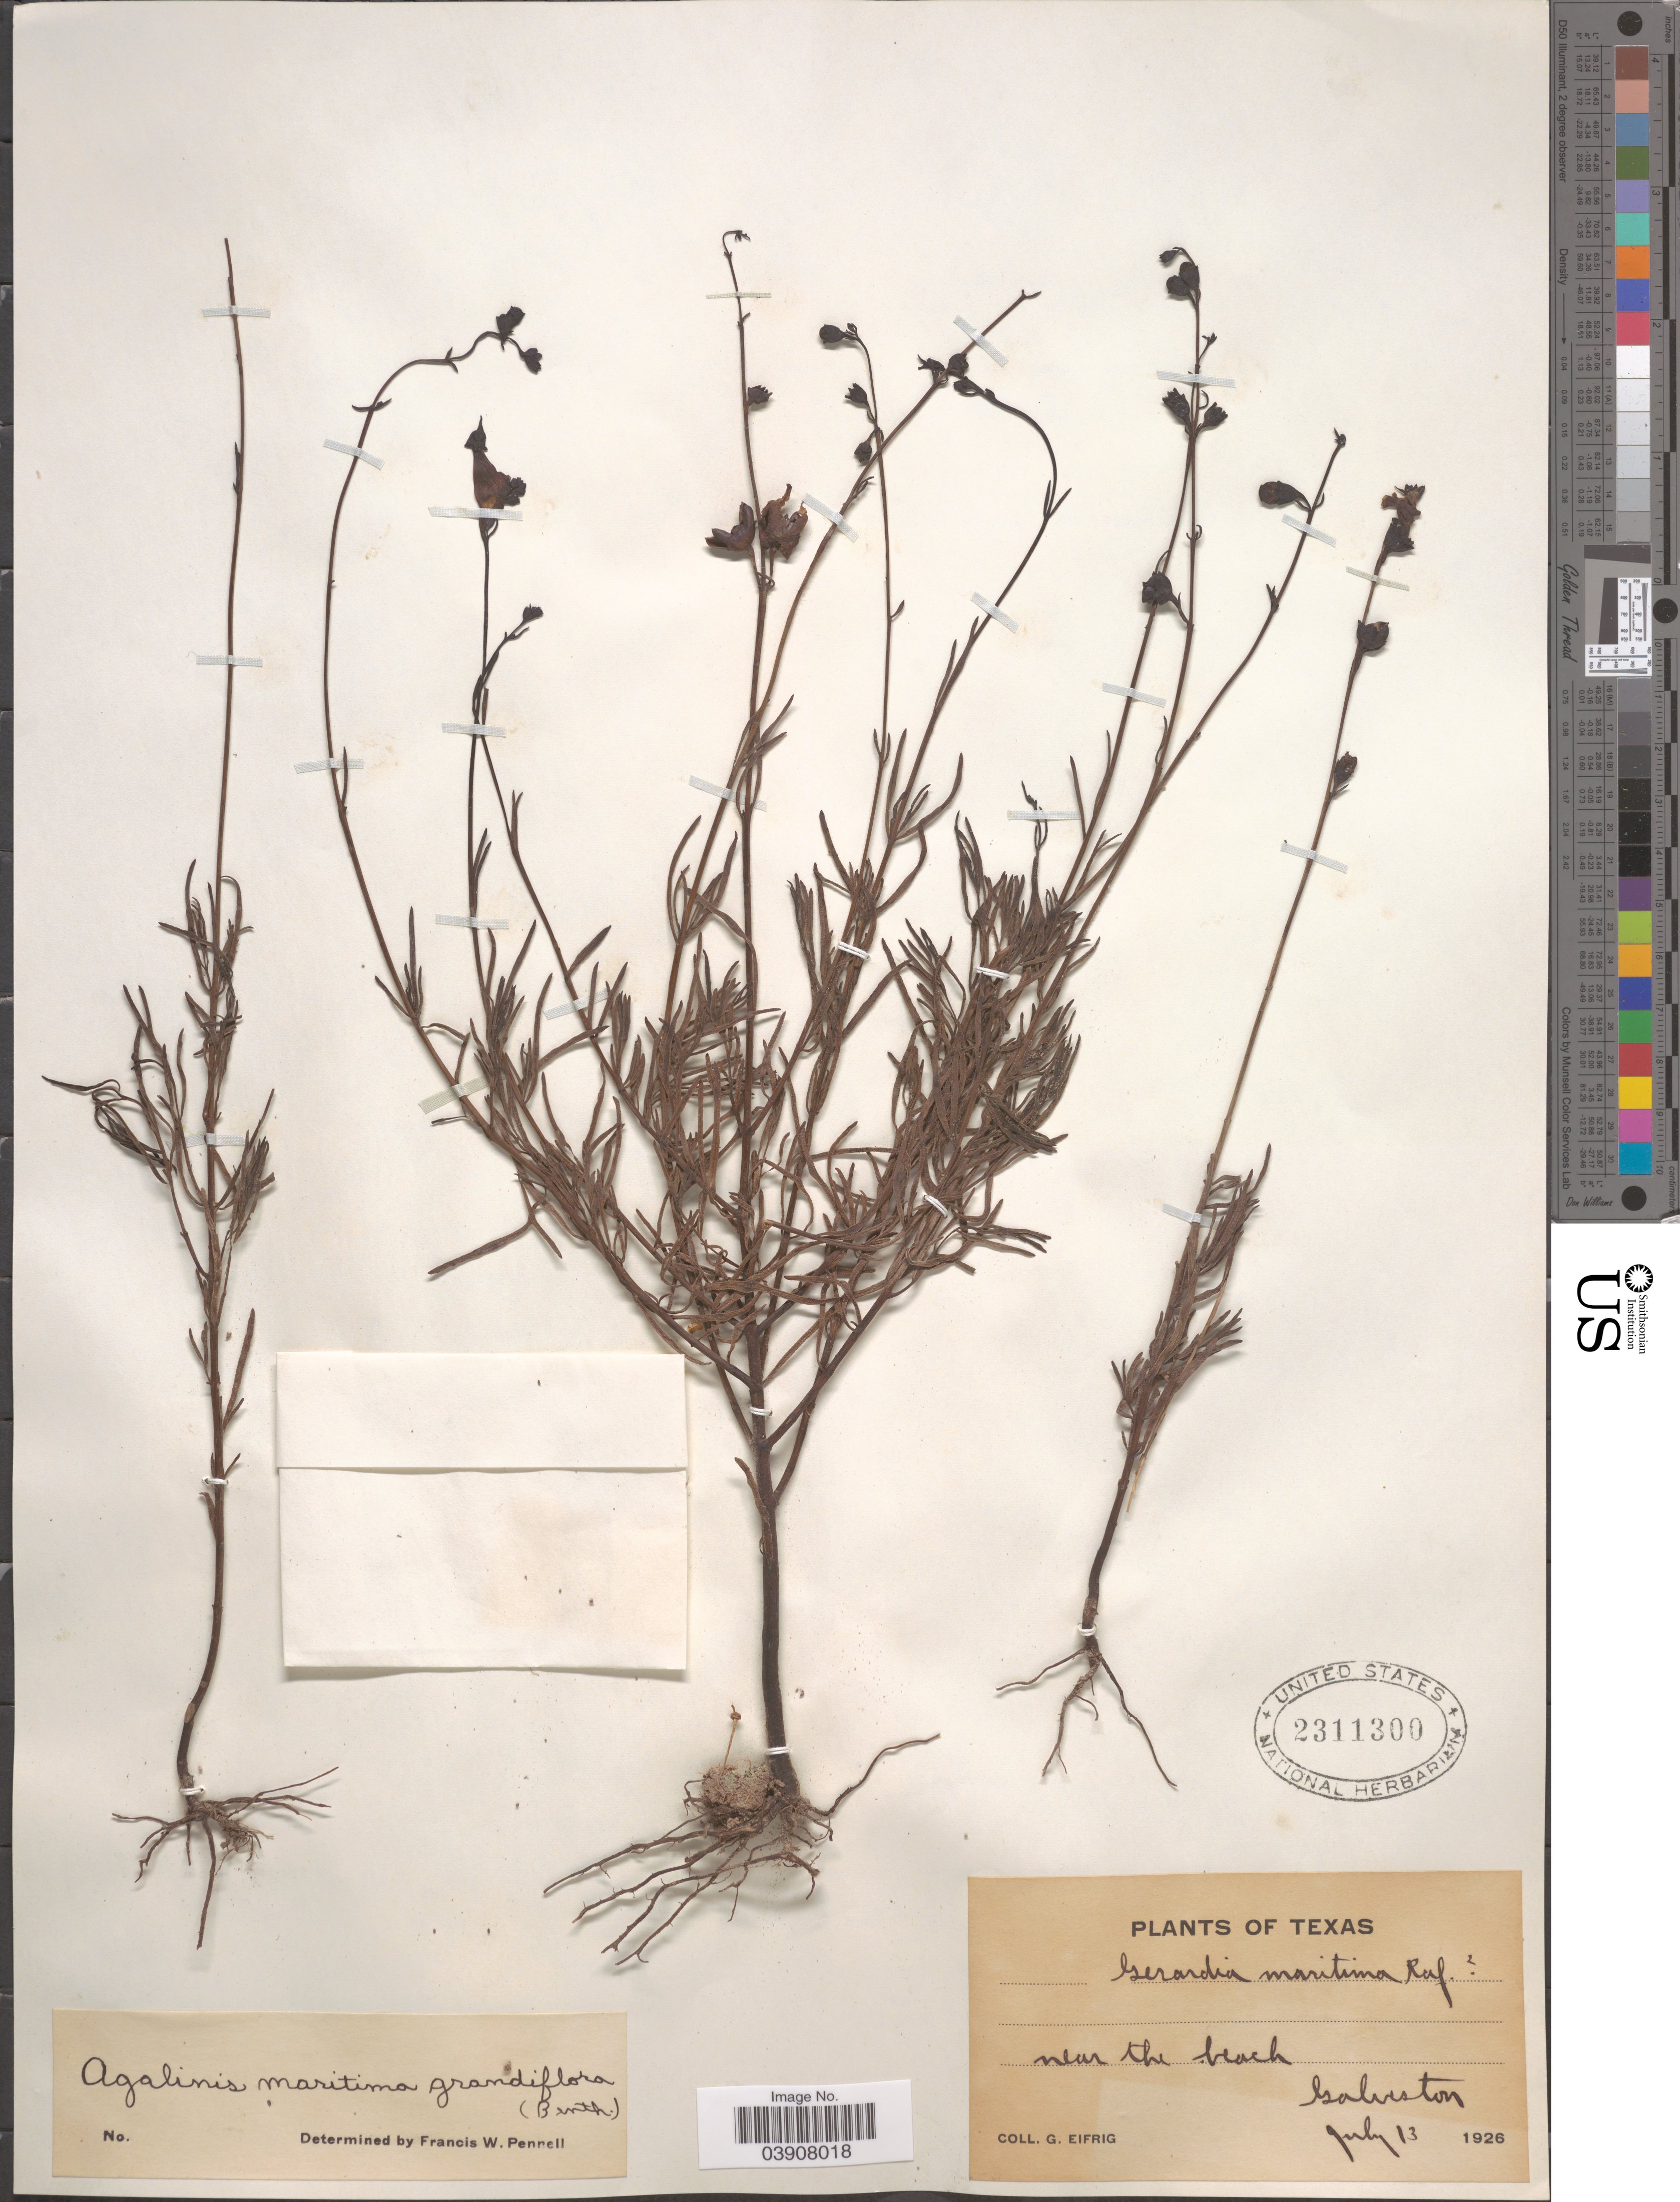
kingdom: Plantae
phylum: Tracheophyta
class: Magnoliopsida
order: Lamiales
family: Orobanchaceae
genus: Agalinis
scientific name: Agalinis maritima var. grandiflora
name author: (Benth.) Pennell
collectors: G. Eifrig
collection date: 1926-07-13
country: United States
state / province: Texas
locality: Near the beach. Galveston.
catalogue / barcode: US 2311300